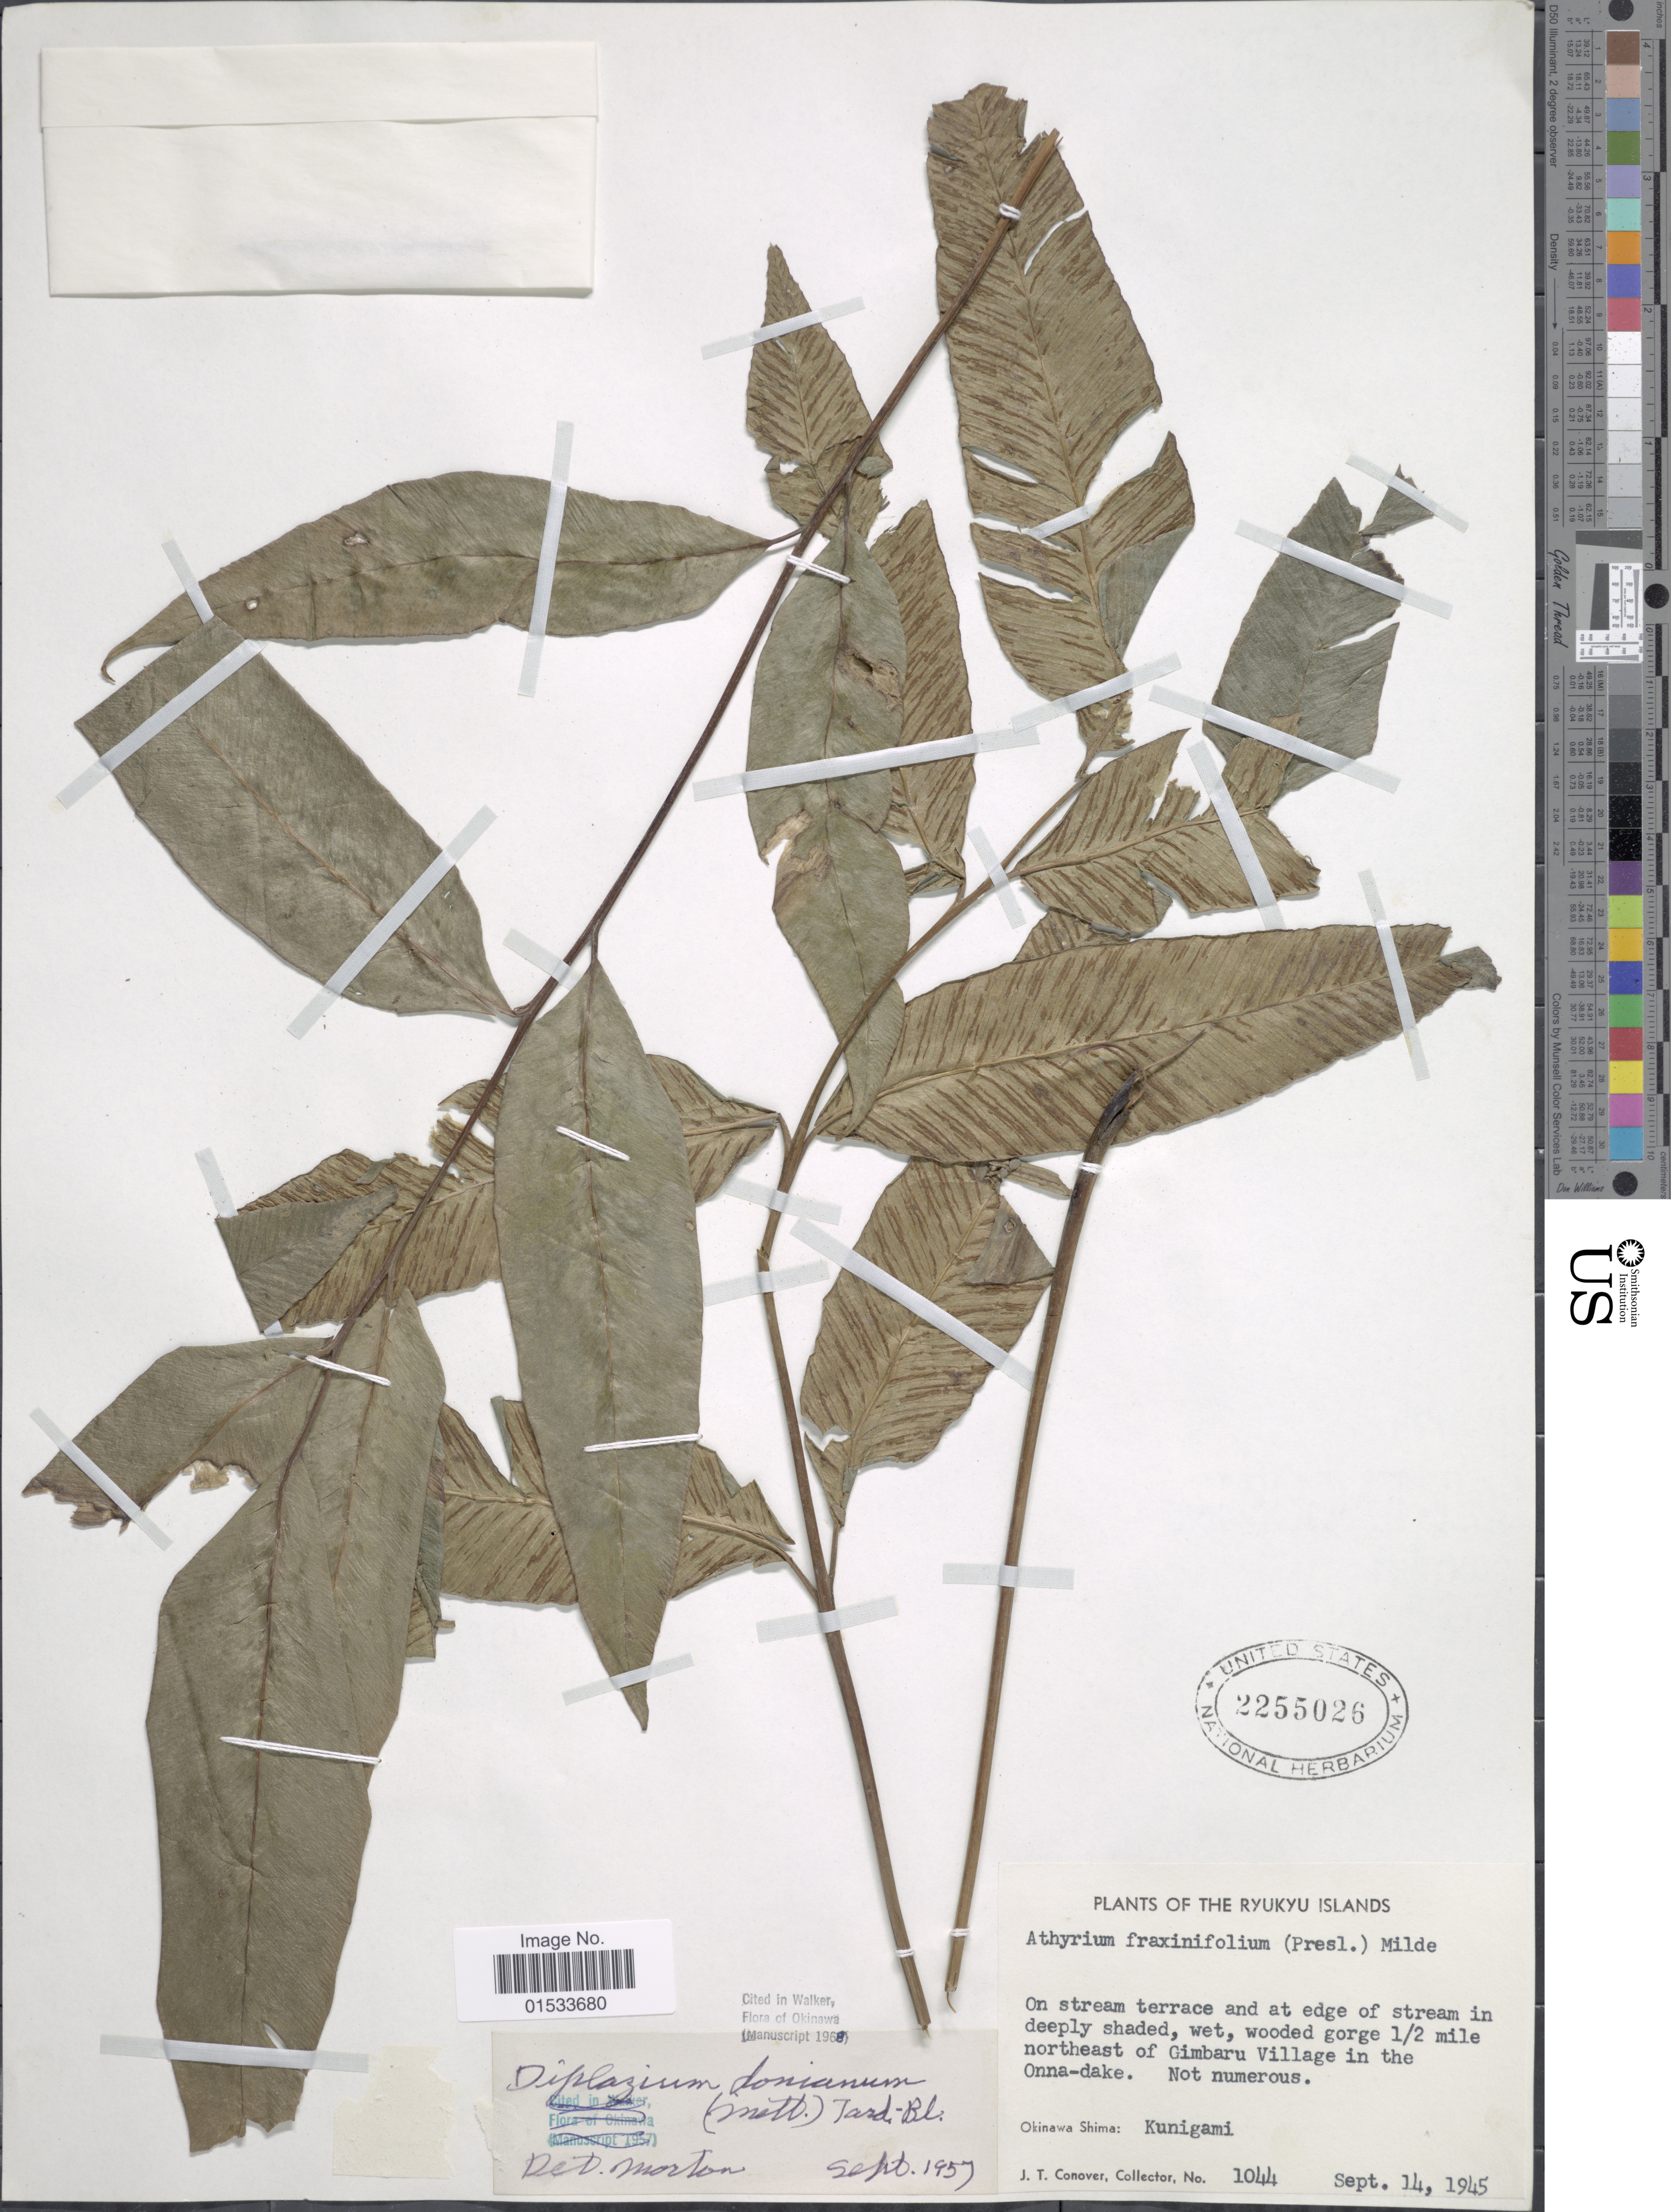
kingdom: Plantae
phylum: Tracheophyta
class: Polypodiopsida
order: Polypodiales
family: Athyriaceae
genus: Diplazium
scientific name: Diplazium donianum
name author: (Mett.) Tardieu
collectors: J. T. Conover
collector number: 1044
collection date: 1945-09-14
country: Japan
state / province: Okinawa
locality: Ryukyu Islands, 1/2 mile northeast of Gimbaru Village in the Onna- dake, Okinawa Shima: Kunigami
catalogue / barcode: US 2255026